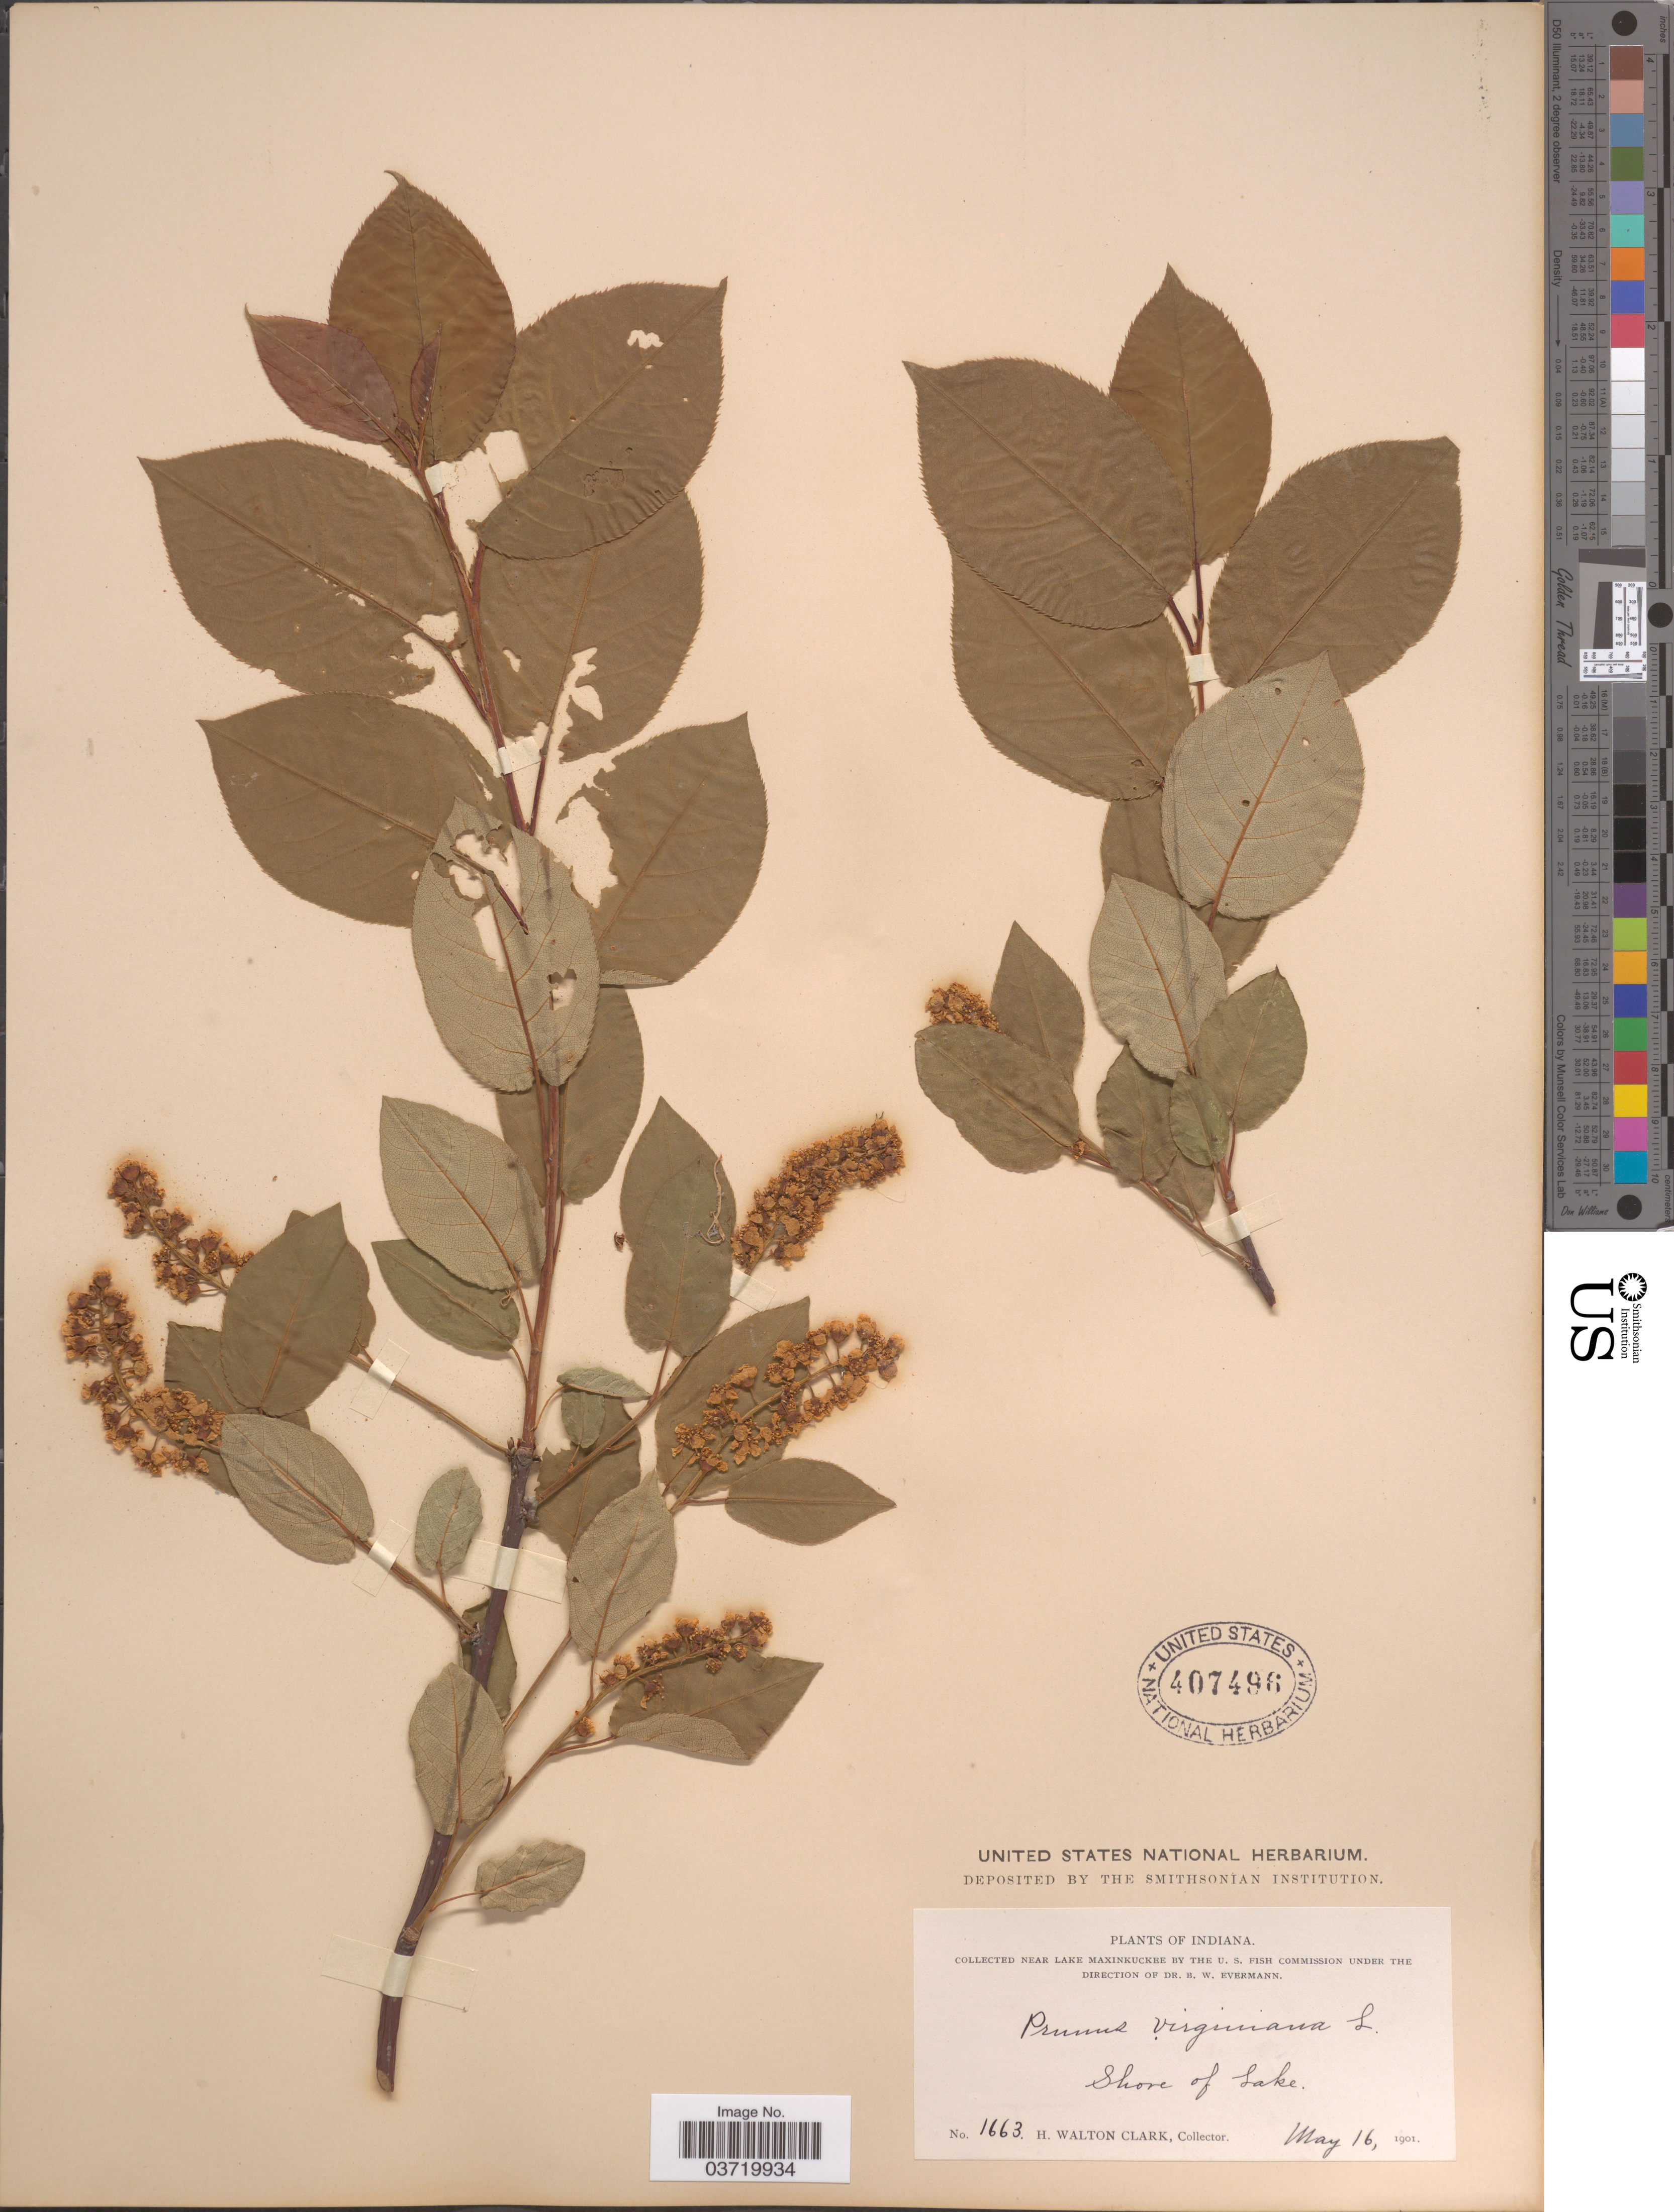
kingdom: Plantae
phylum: Tracheophyta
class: Magnoliopsida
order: Rosales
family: Rosaceae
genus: Prunus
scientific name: Prunus virginiana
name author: L.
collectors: H. W. Clark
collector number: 1663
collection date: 1901-05-16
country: United States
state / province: Indiana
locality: Near Lake Maxinkuckee. Shore of Lake.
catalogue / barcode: US 407496